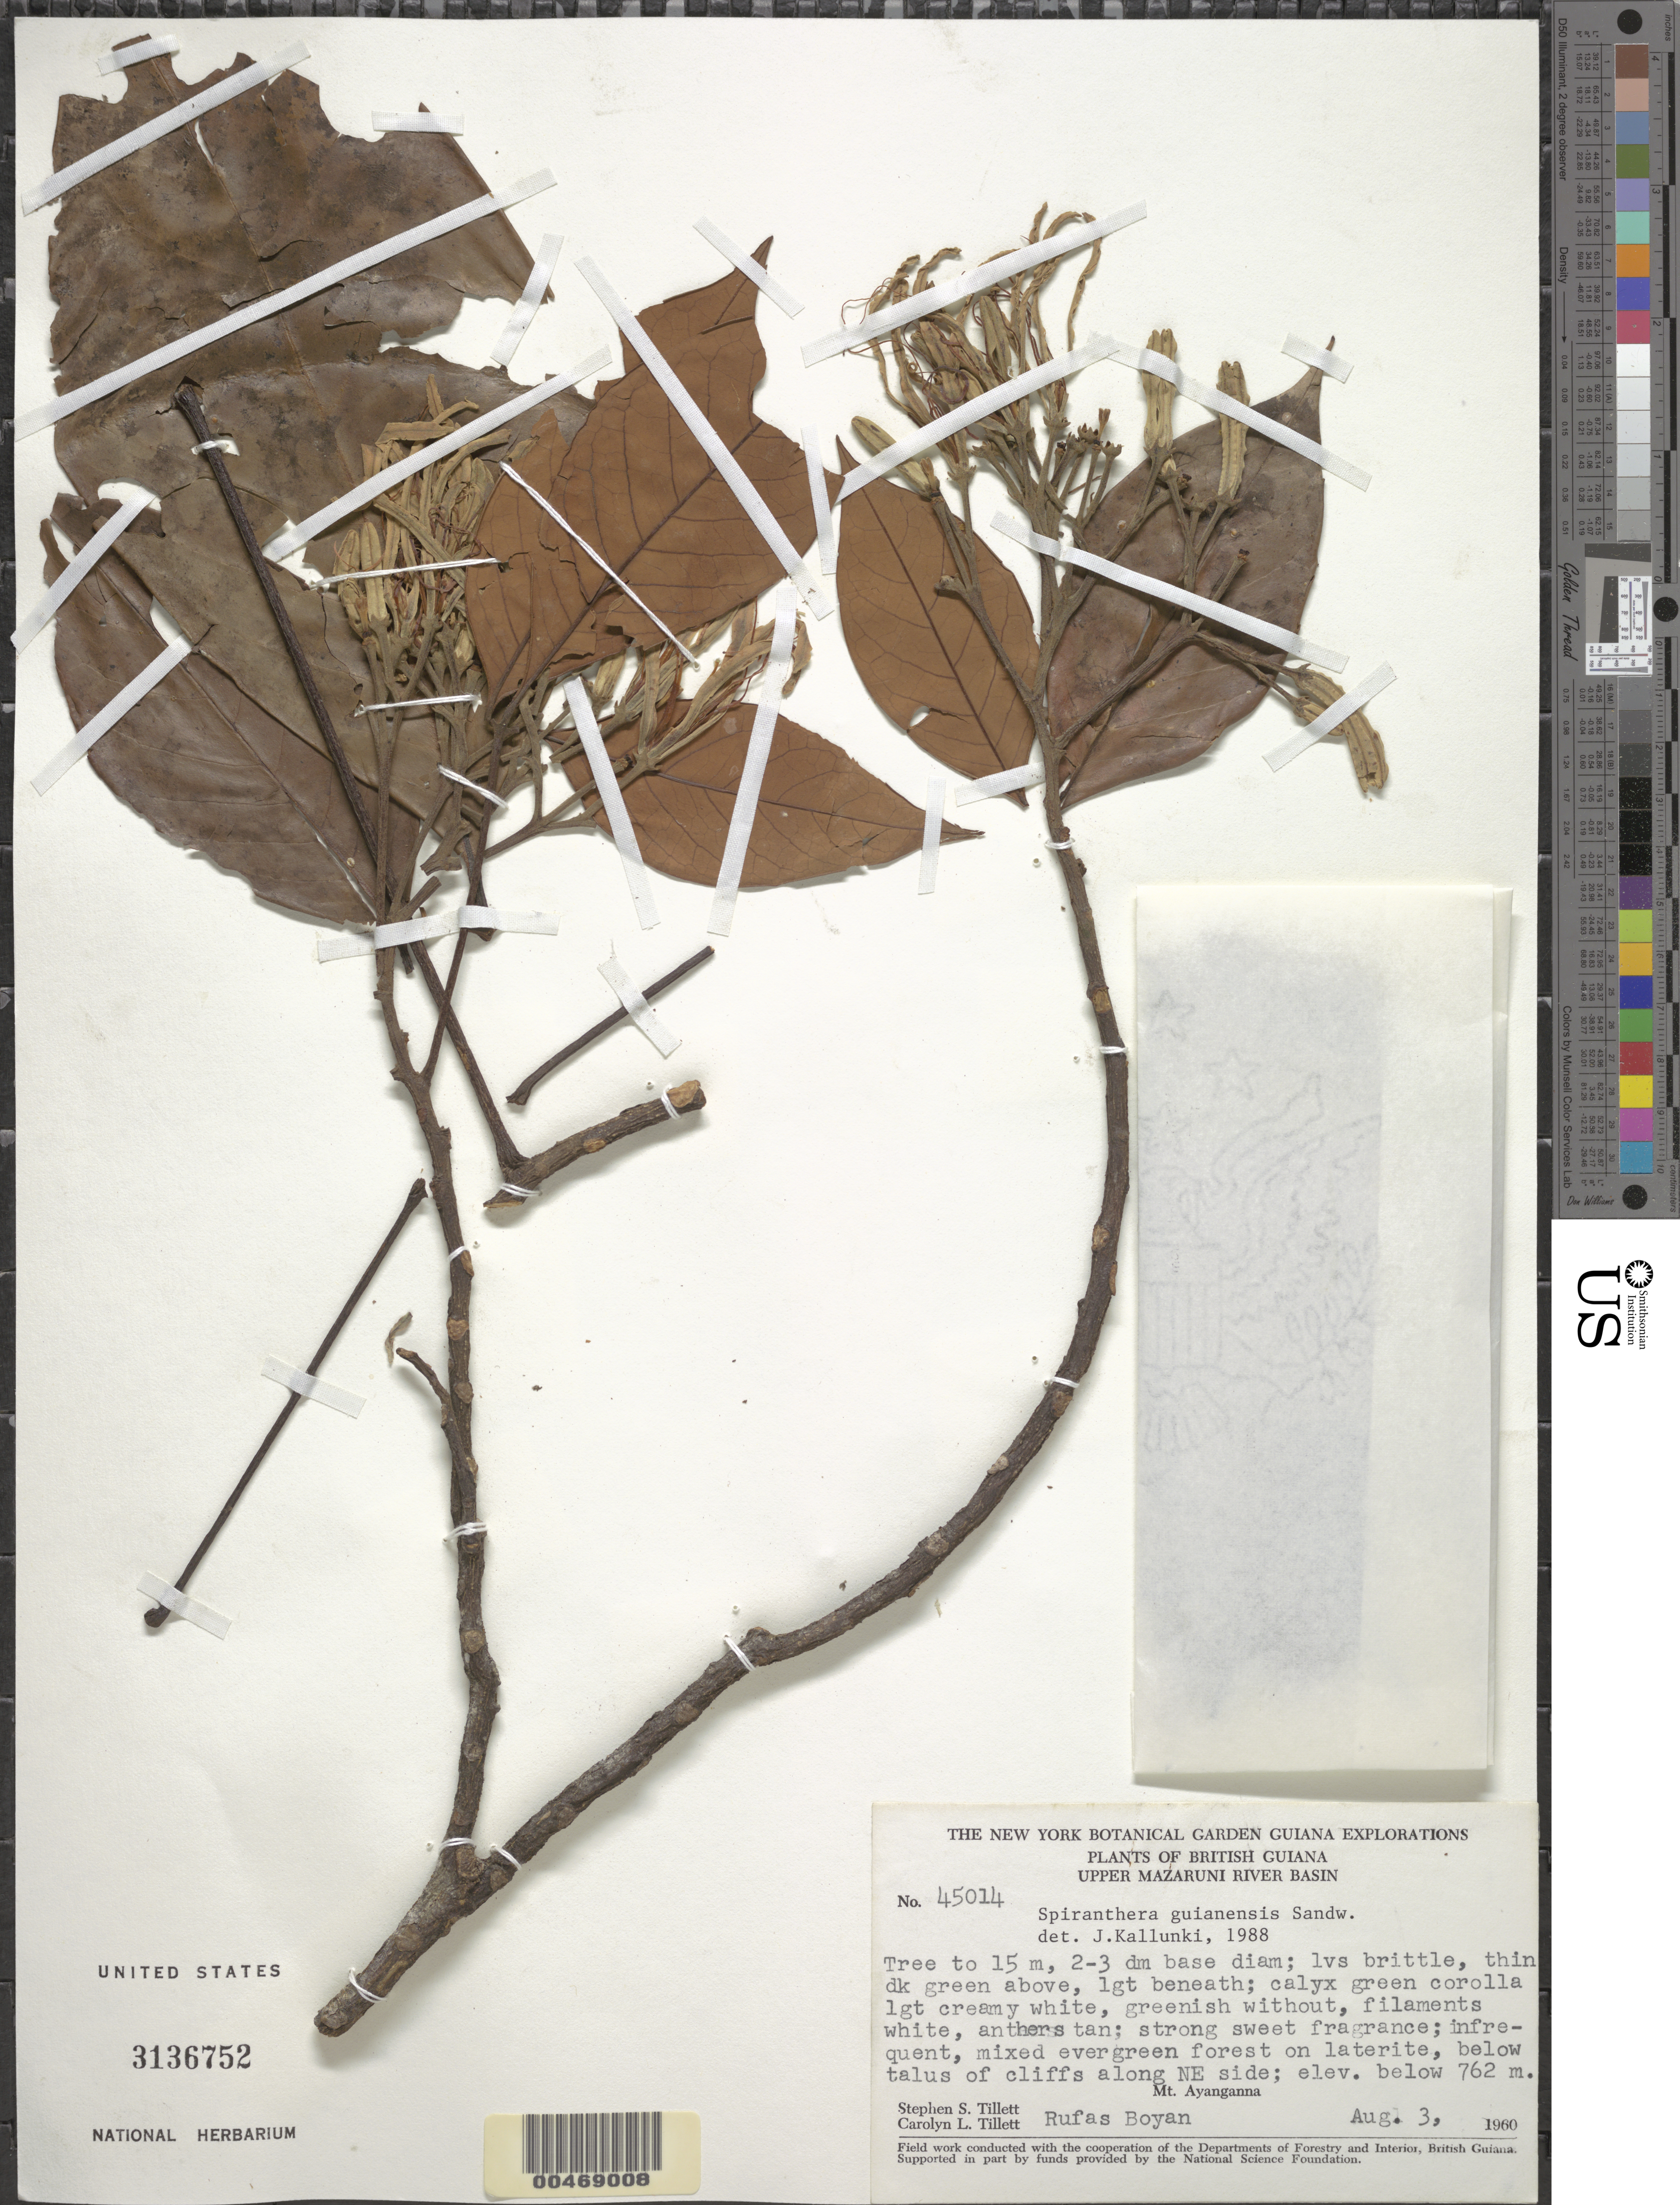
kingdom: Plantae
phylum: Tracheophyta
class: Magnoliopsida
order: Sapindales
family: Rutaceae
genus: Spiranthera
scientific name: Spiranthera guianensis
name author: Sandwith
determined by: Kallunki, Jacquelyn A.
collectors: S. S. Tillett, C. L. Tillett & R. Boyan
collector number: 45014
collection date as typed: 3-Aug-60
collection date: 1960-08-03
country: Guyana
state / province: Cuyuni-Mazaruni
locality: Mt. Ayanganna, NE side of, Upper Mazaruni R Basin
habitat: Mixed evergreen forest on laterite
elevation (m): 762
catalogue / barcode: US 3136752